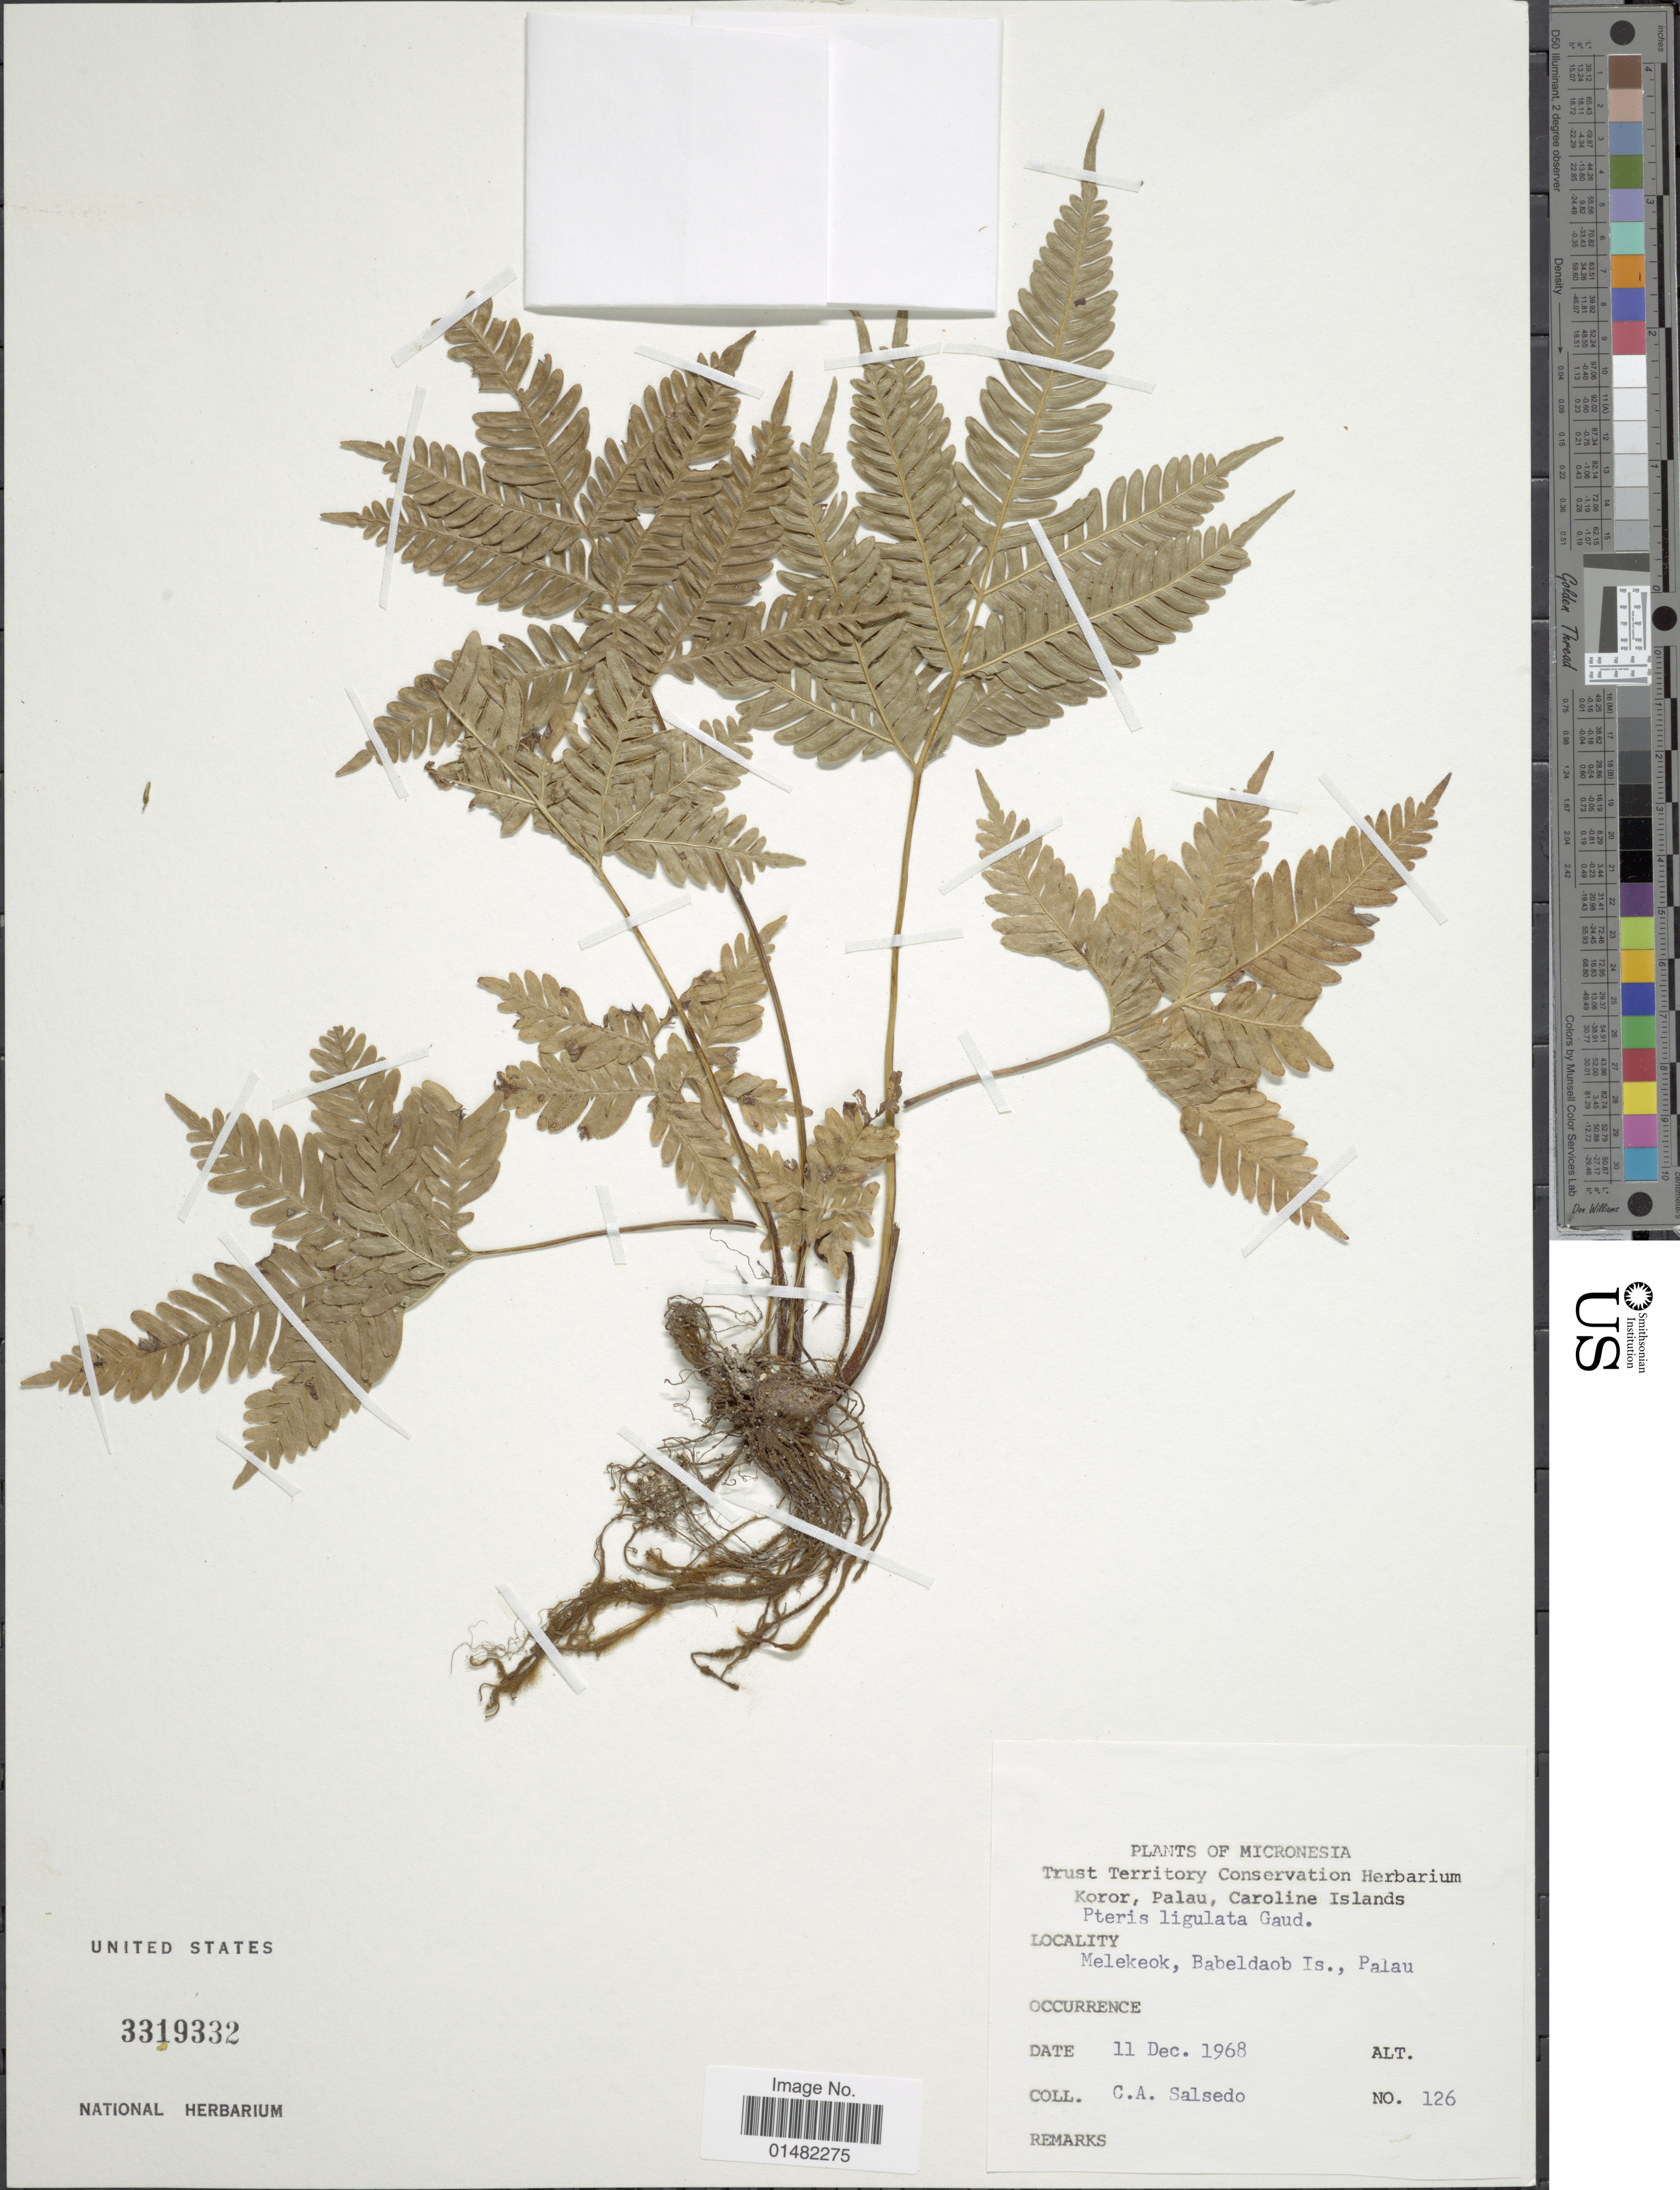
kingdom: Plantae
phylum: Tracheophyta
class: Polypodiopsida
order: Polypodiales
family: Pteridaceae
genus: Pteris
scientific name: Pteris ligulata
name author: Gaudich.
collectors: C.A. Salsedo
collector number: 126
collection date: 1968-12-11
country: Palau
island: Babeldaob [Babelthuap]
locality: Melekeok, Babeldaob Is., Palau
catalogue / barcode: US 3319332